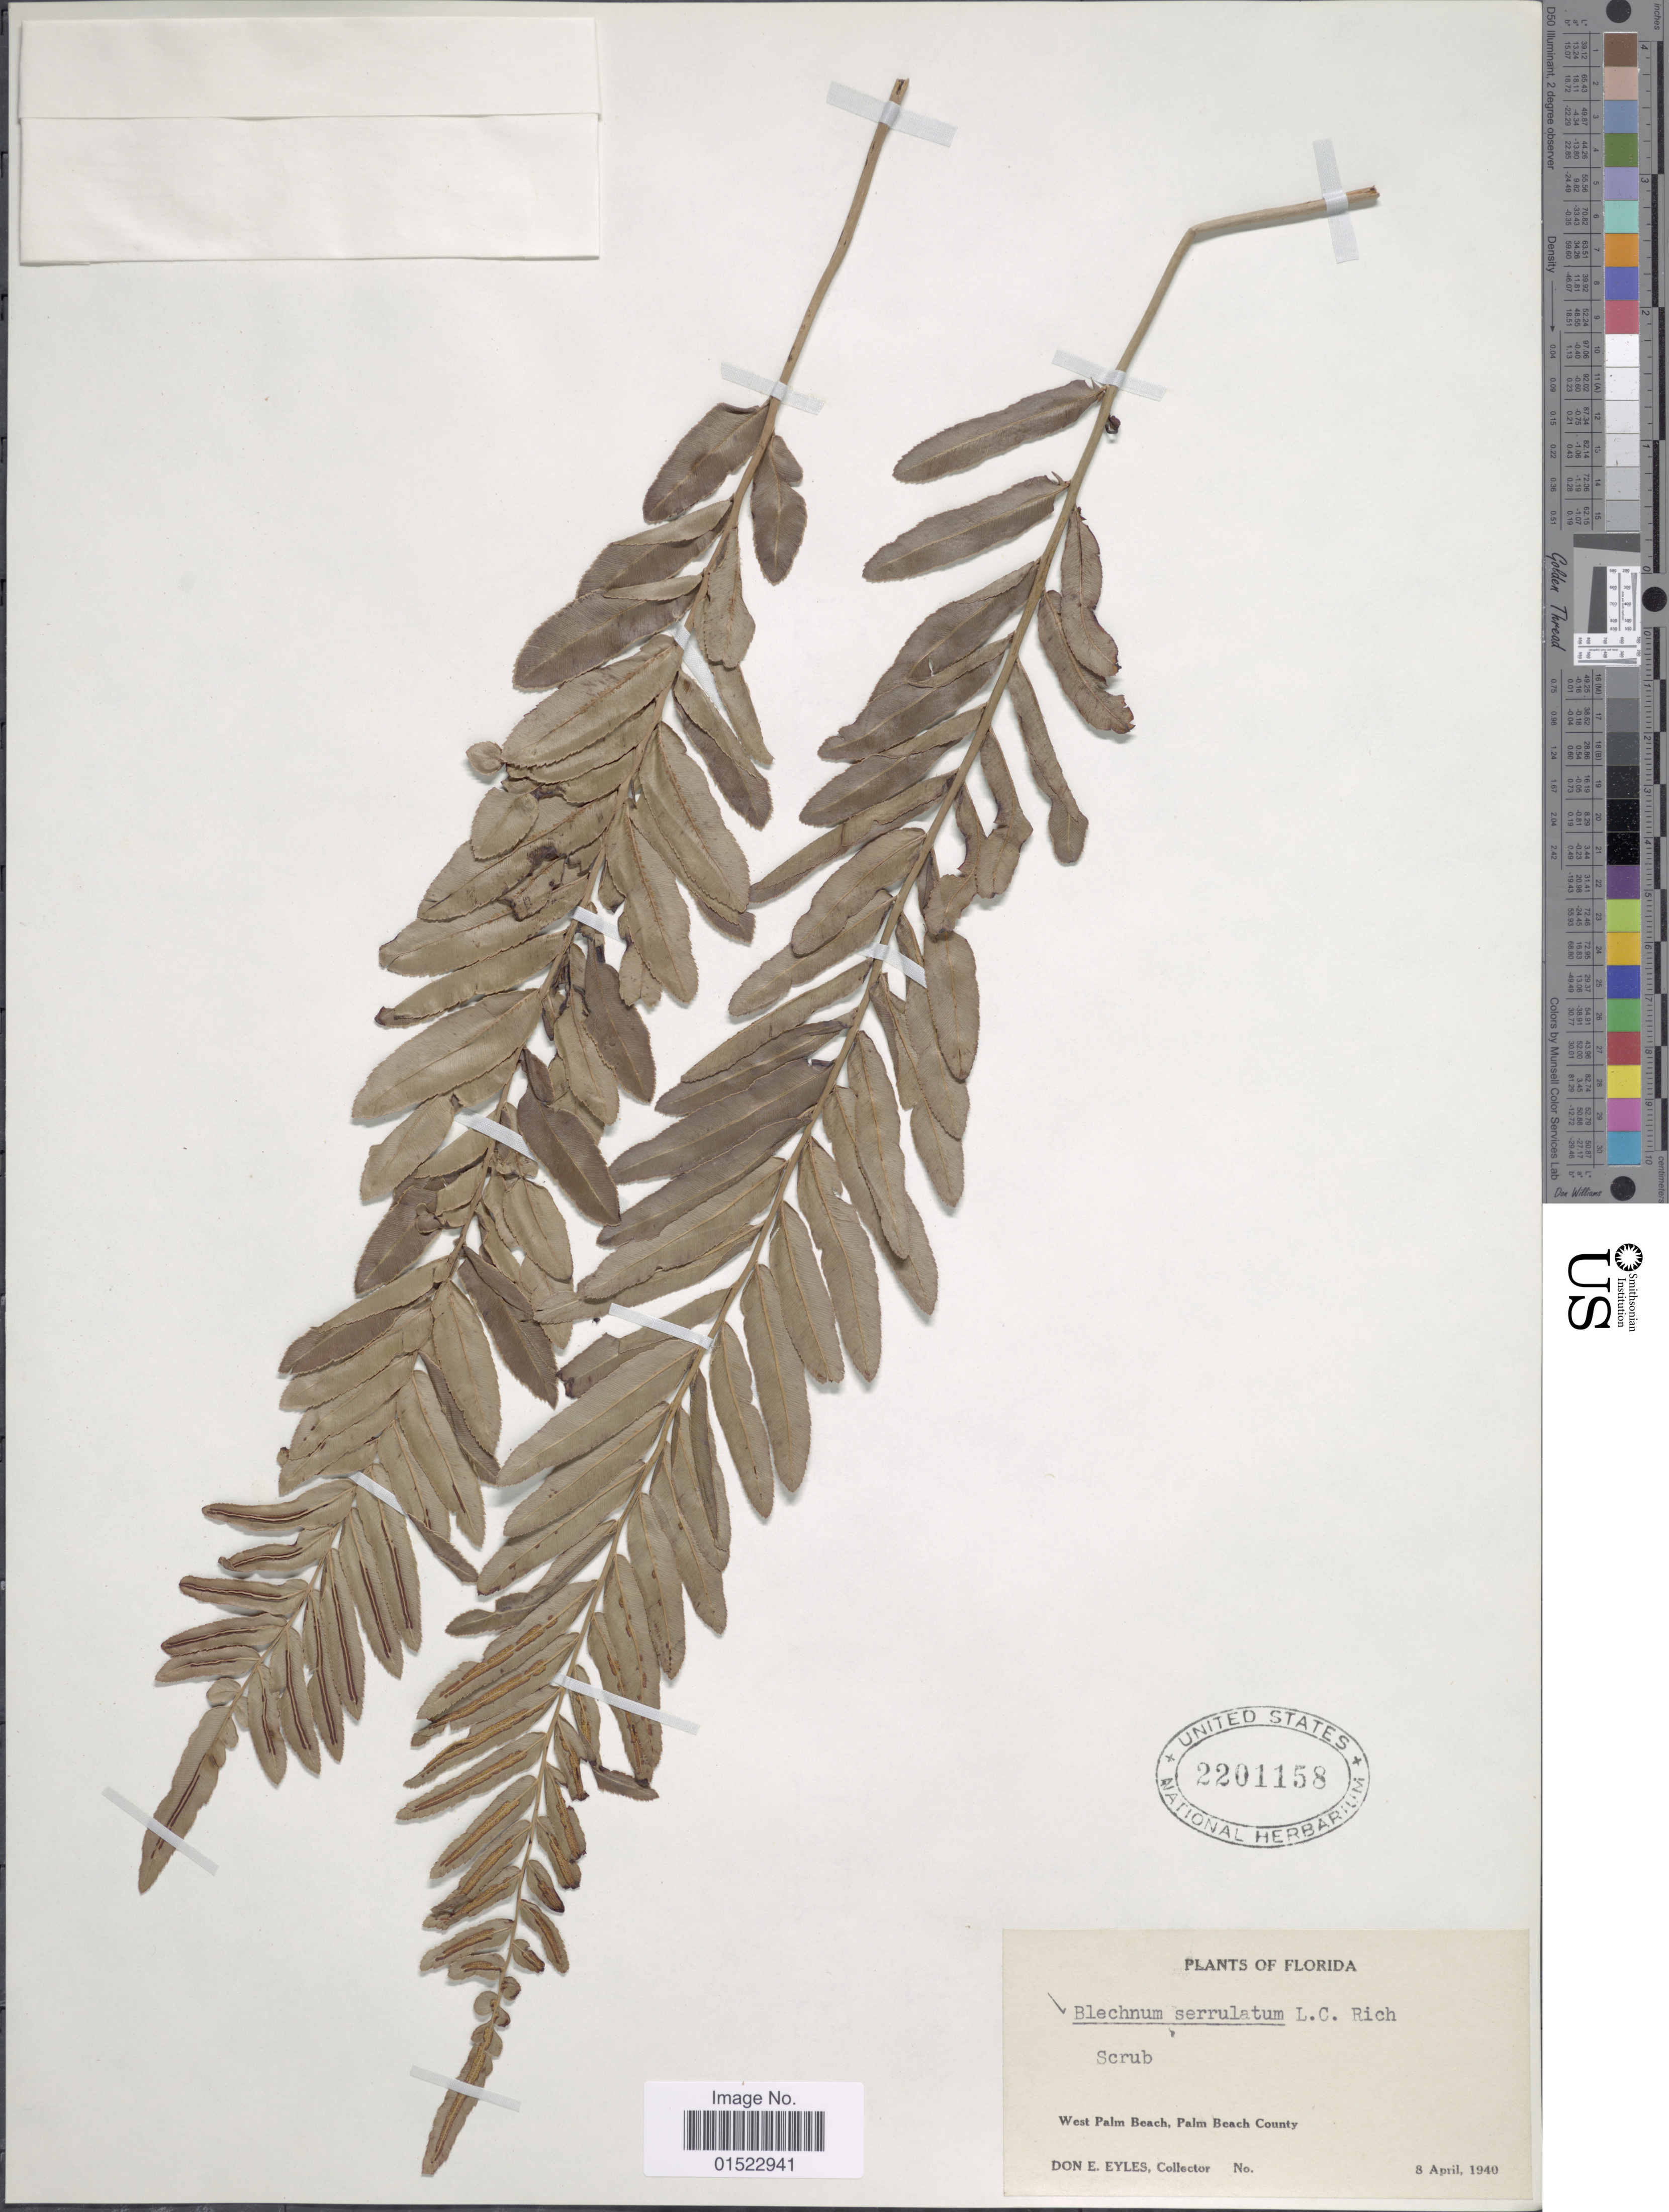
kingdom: Plantae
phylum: Tracheophyta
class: Polypodiopsida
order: Polypodiales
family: Blechnaceae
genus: Telmatoblechnum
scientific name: Telmatoblechnum serrulatum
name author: (Rich.) Perrie et al.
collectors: D. Eyles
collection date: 1940-04-08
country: United States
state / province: Florida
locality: West Palm Beach, Palm Beach County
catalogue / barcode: US 2201158